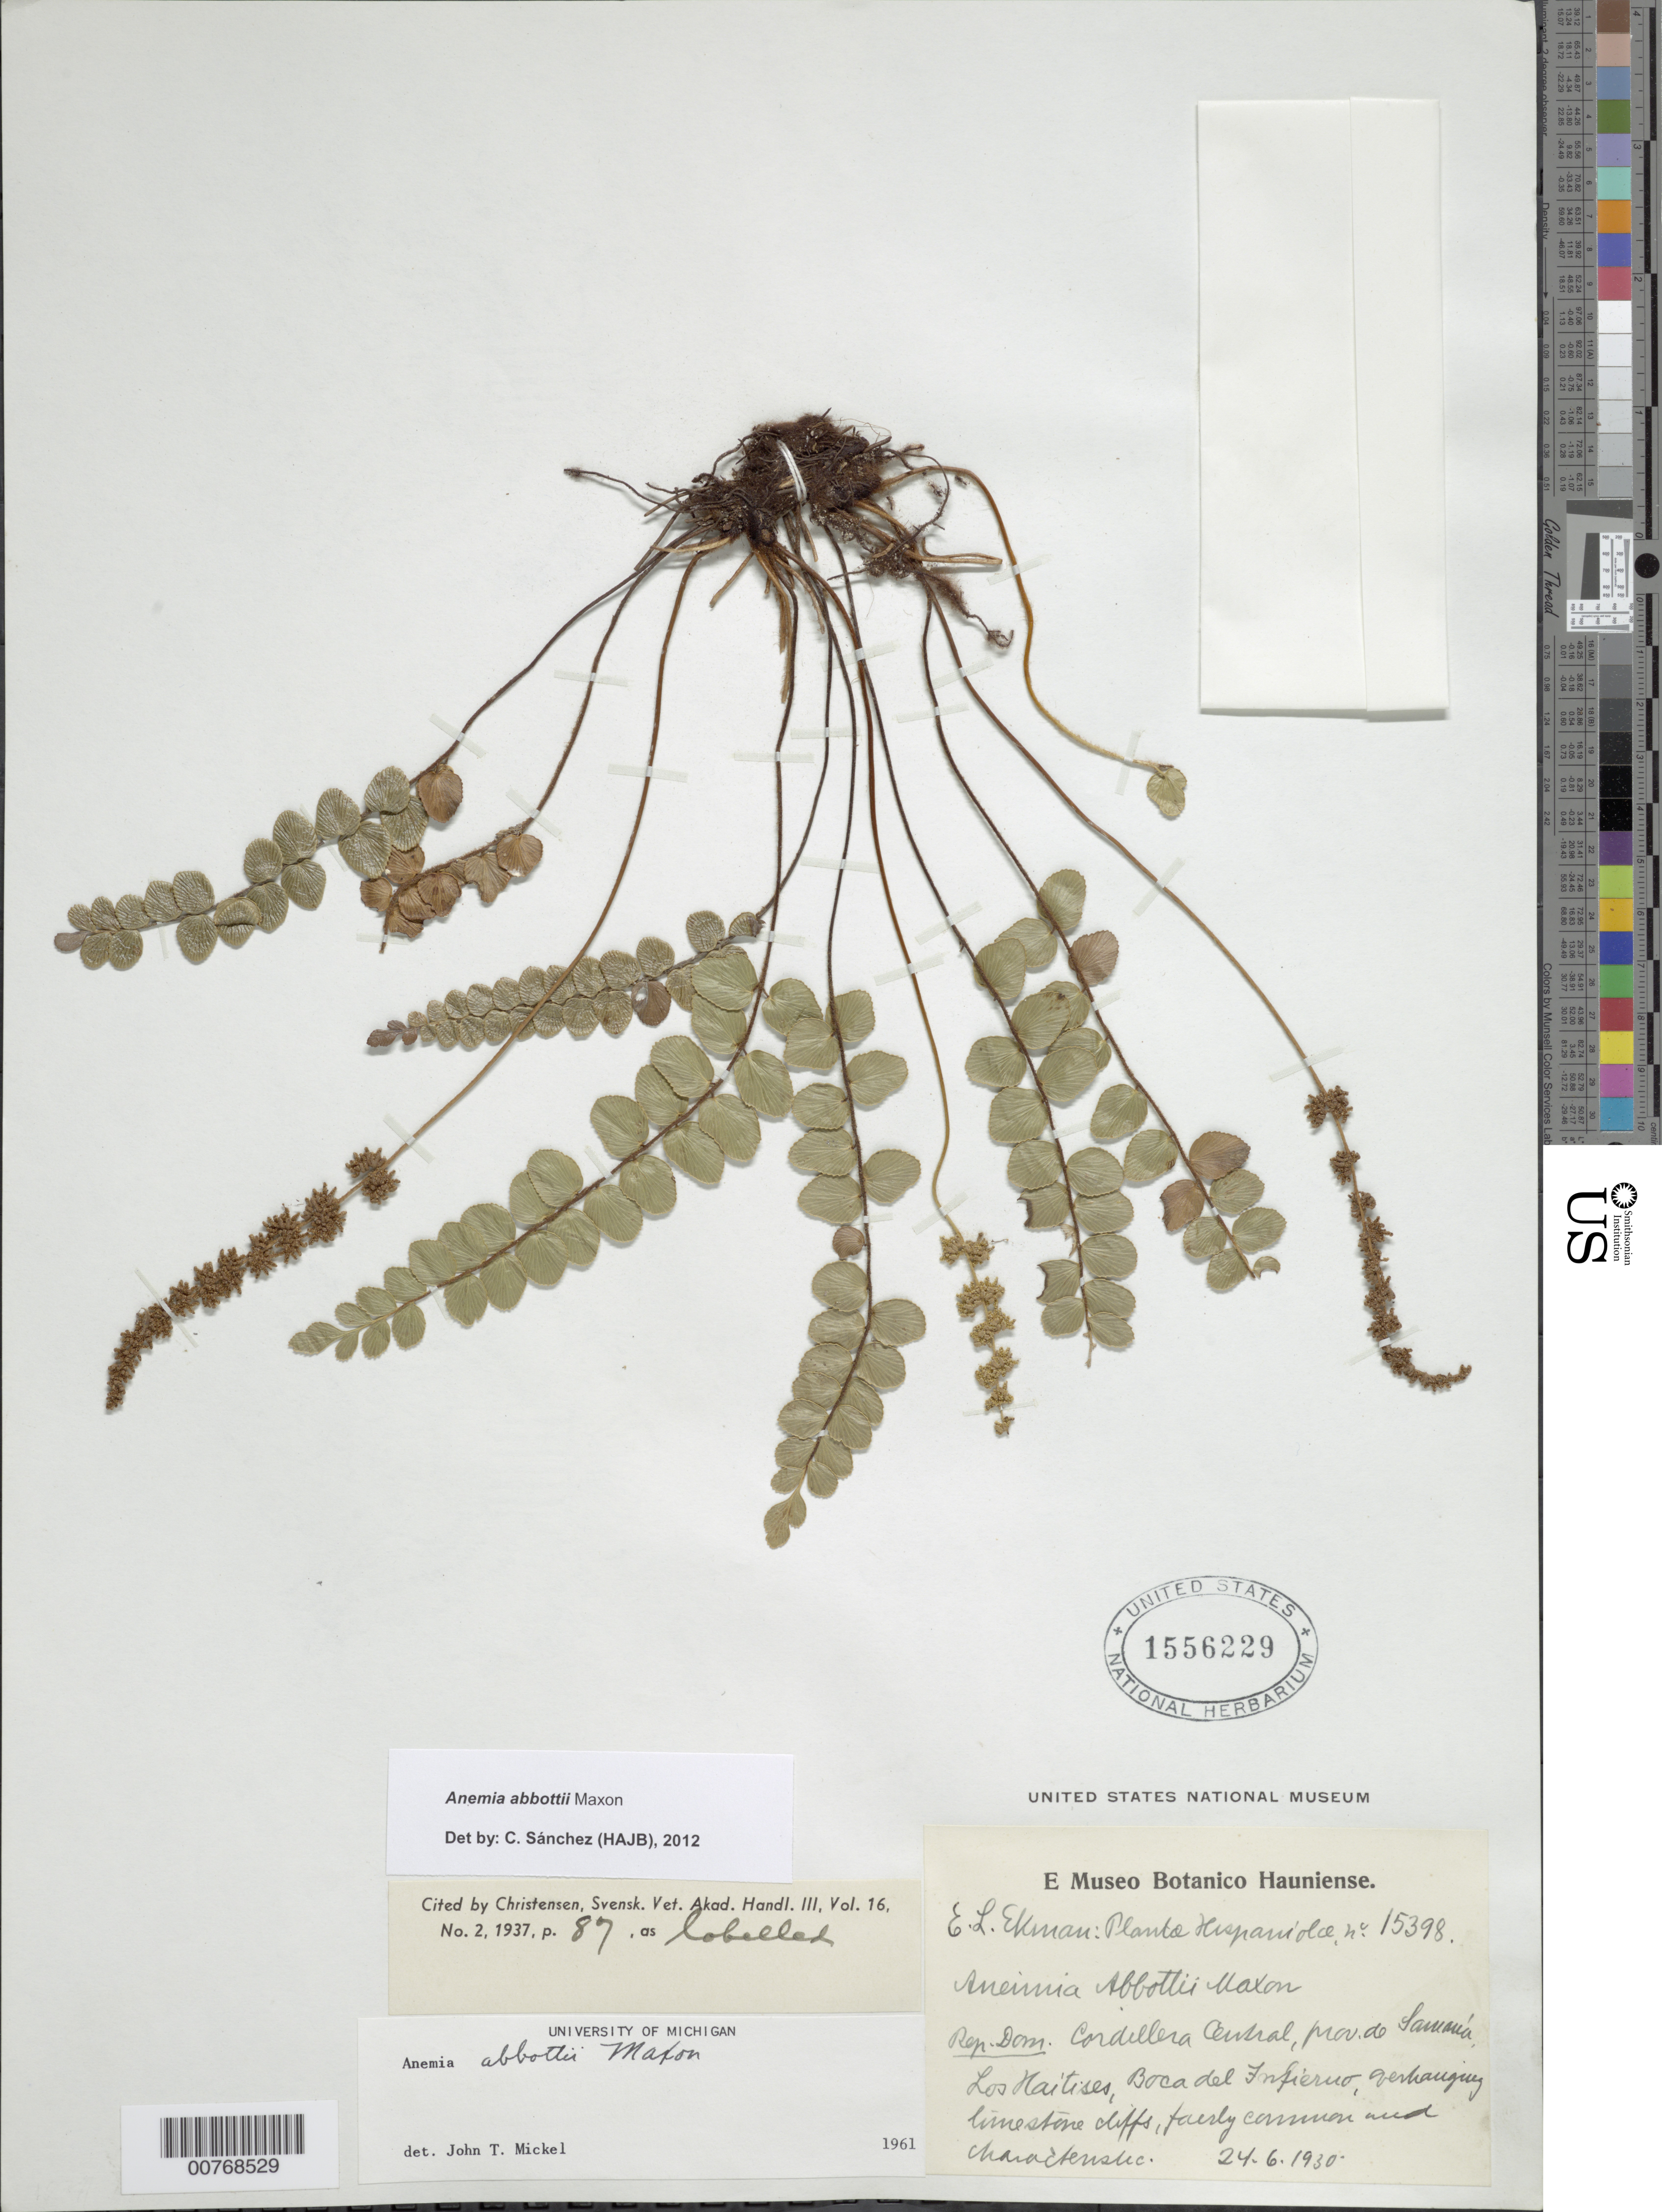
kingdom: Plantae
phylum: Tracheophyta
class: Polypodiopsida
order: Schizaeales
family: Anemiaceae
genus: Anemia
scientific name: Anemia abbottii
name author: Maxon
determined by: Mickel, J. T., (NY), New York Botanical Garden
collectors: E. L. Ekman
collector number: H 15398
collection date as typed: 24 Jun 1930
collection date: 1930-06-24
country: Dominican Republic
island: Hispaniola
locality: Santo Domingo. Cordillera Central, Provincia de Samaná, Los Haitises, Boca del Infierno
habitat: Overhanging limestone cliffs, fairly common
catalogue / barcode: US 1556229